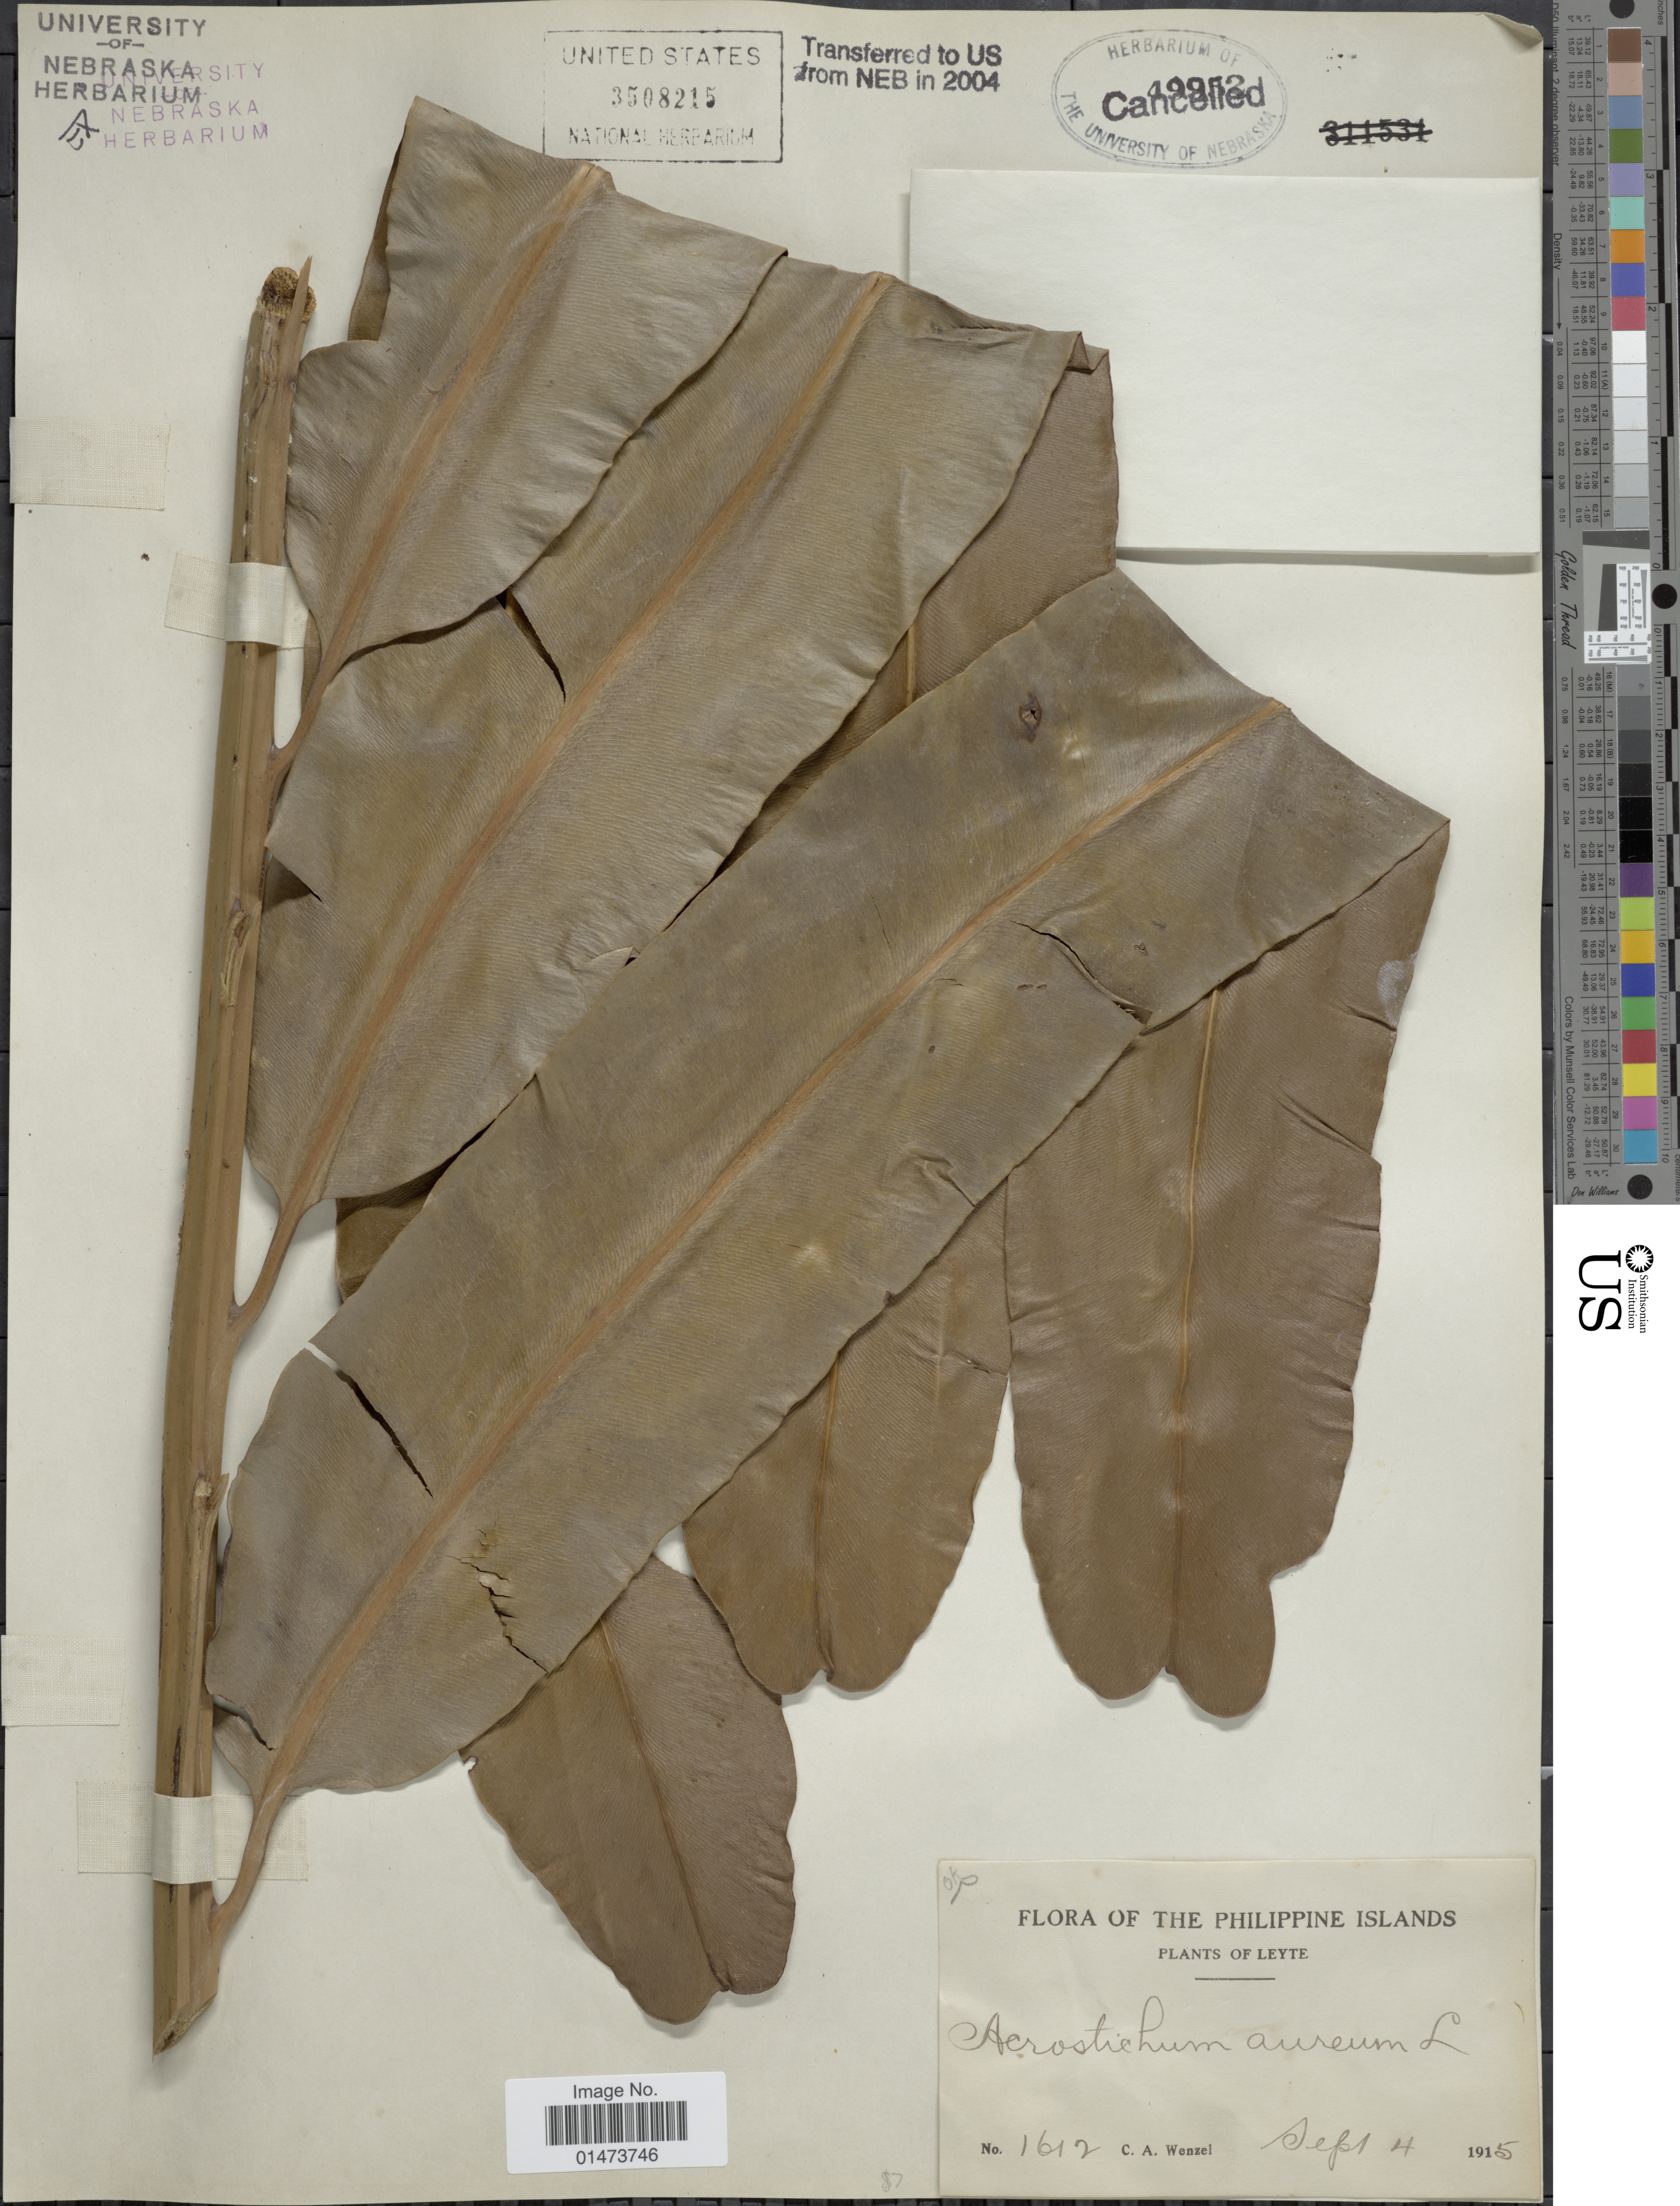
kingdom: Plantae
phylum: Tracheophyta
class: Polypodiopsida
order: Polypodiales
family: Pteridaceae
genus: Acrostichum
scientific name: Acrostichum aureum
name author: L.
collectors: C. Wenzel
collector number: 1612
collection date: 1915-09-04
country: Philippines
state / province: Eastern Visayas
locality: Leyte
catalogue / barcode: US 3508215